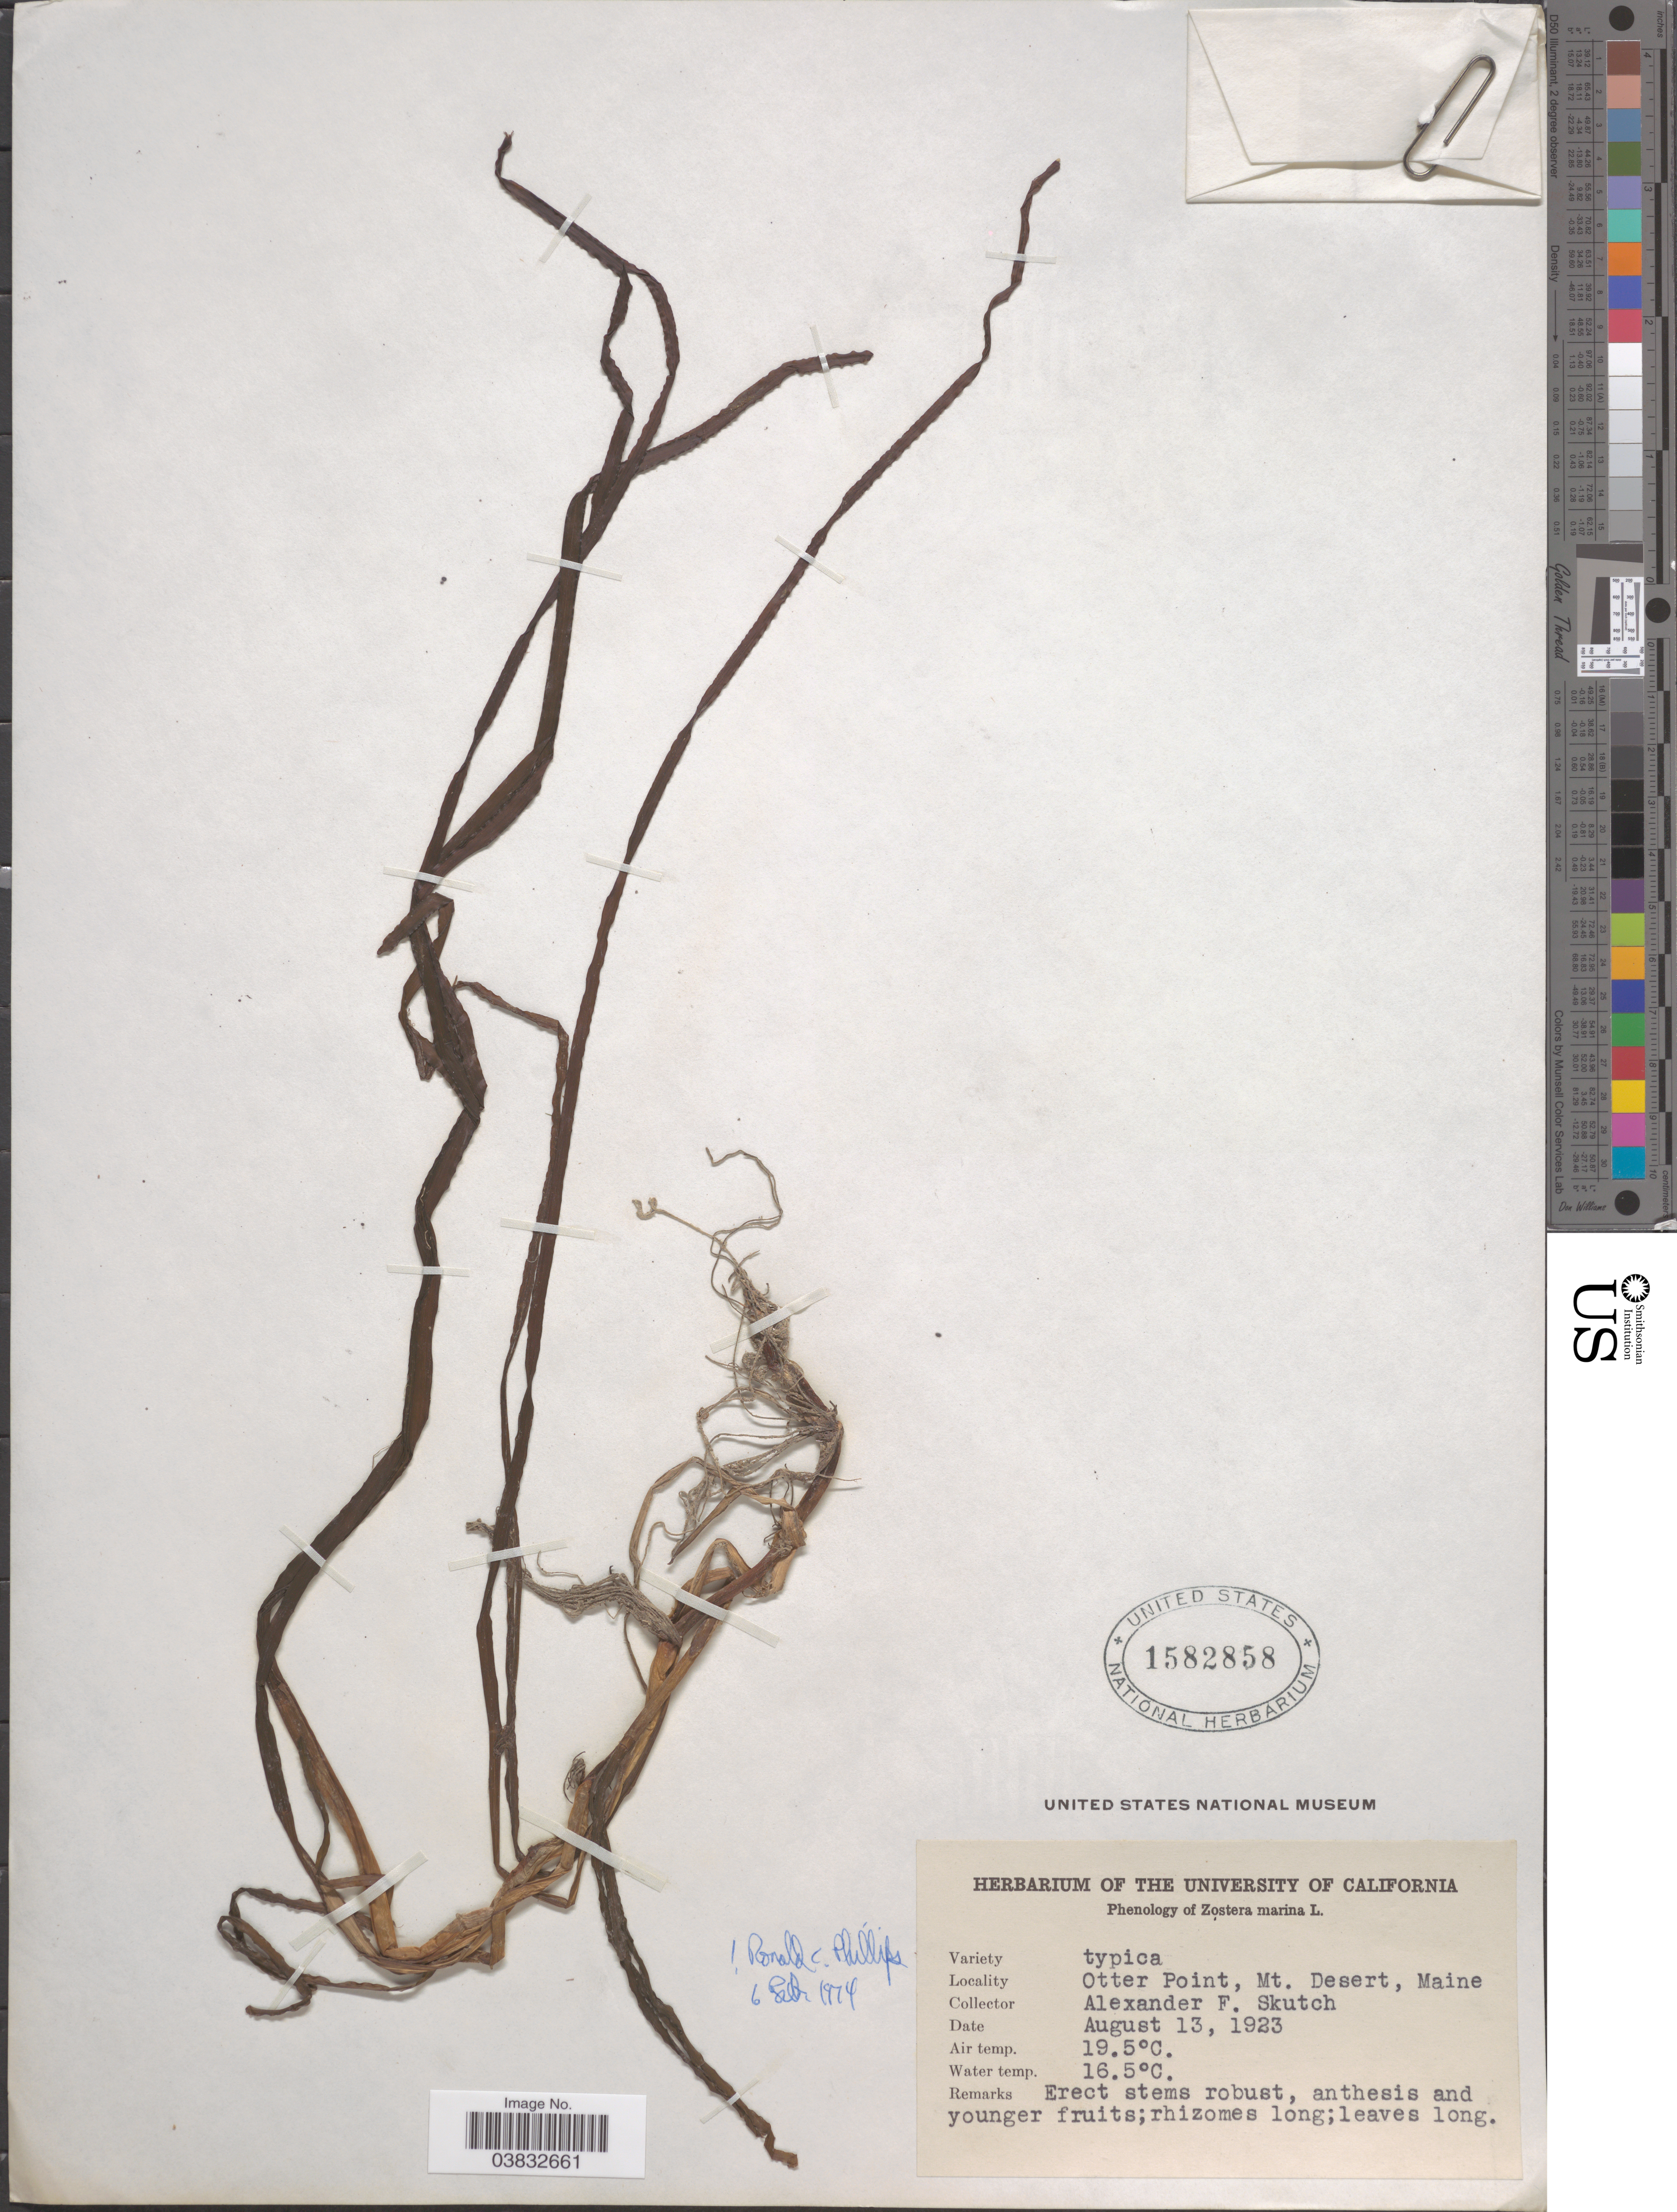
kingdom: Plantae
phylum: Tracheophyta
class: Liliopsida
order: Alismatales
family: Zosteraceae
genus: Zostera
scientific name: Zostera marina var. typica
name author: L.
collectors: A. F. Skutch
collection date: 1923-08-13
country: United States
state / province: Maine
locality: Otter Point, Mt. Desert.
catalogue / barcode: US 1582858